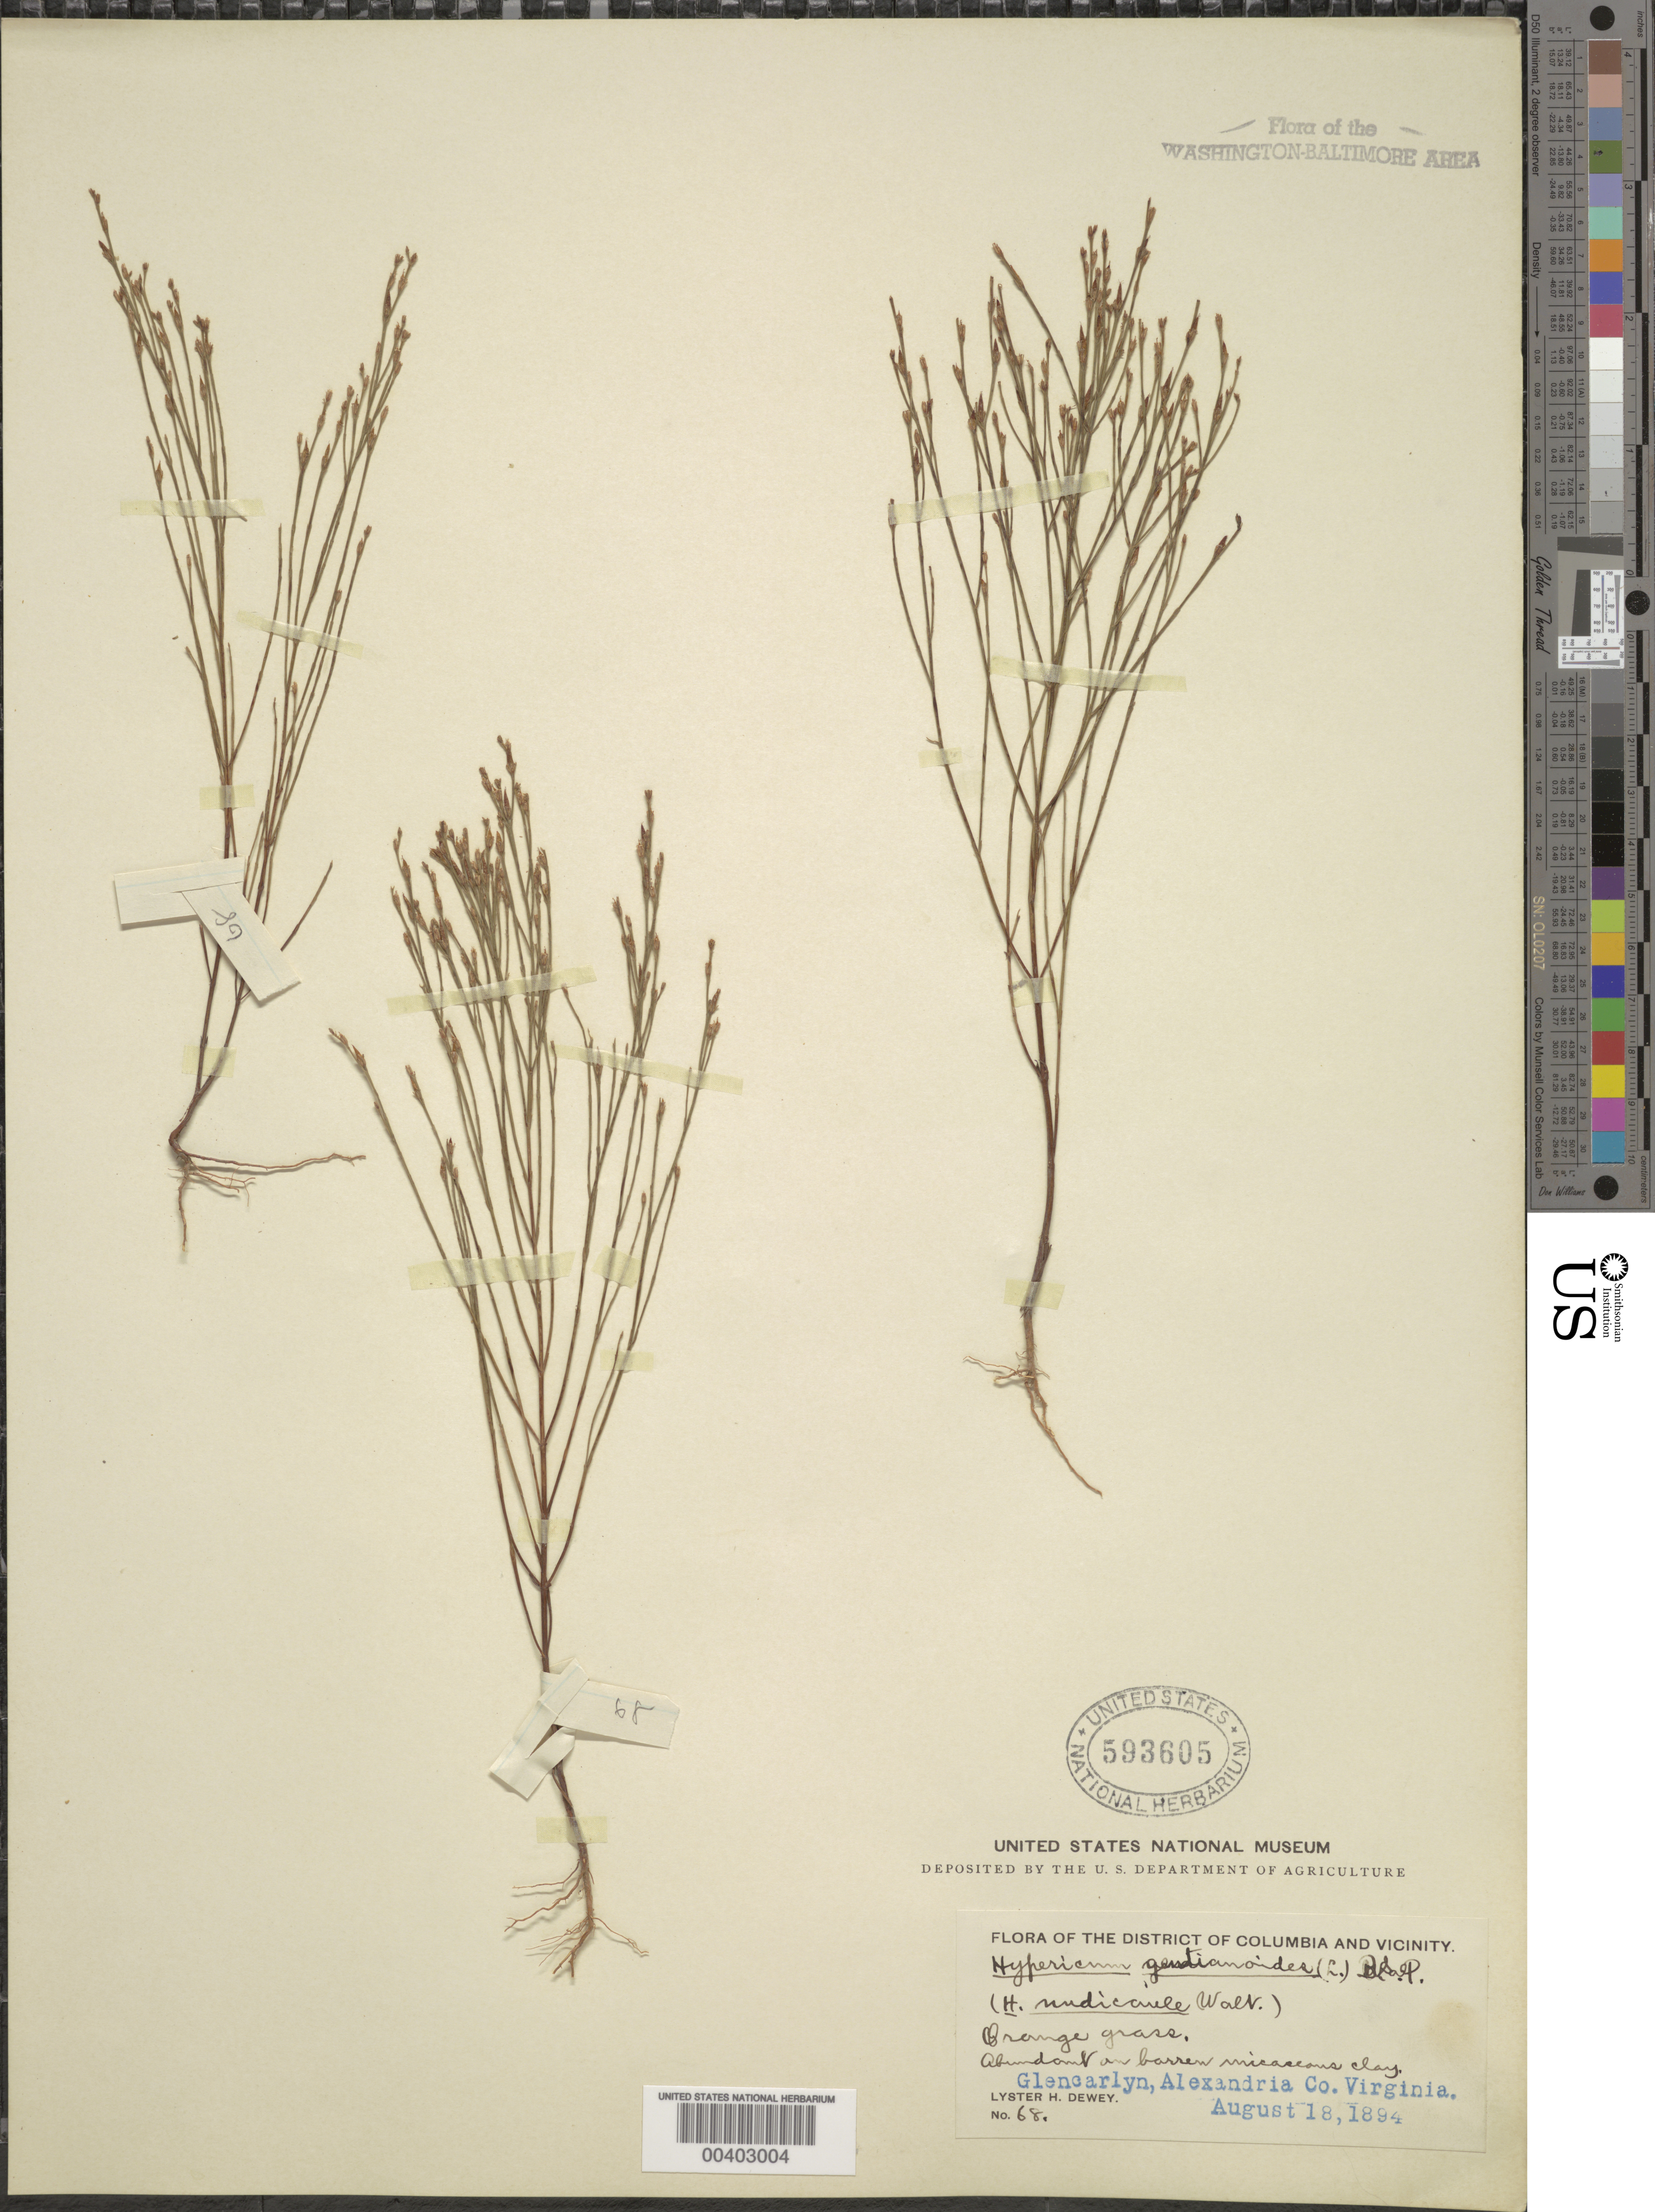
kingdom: Plantae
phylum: Tracheophyta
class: Magnoliopsida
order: Malpighiales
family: Hypericaceae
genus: Hypericum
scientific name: Hypericum gentianoides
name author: (L.) Britton, Stearns & Poggenb.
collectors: L. H. Dewey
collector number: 68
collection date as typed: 18 Aug 1894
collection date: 1894-08-18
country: United States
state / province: Virginia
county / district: Arlington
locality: Glencarlyn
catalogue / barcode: US 593605